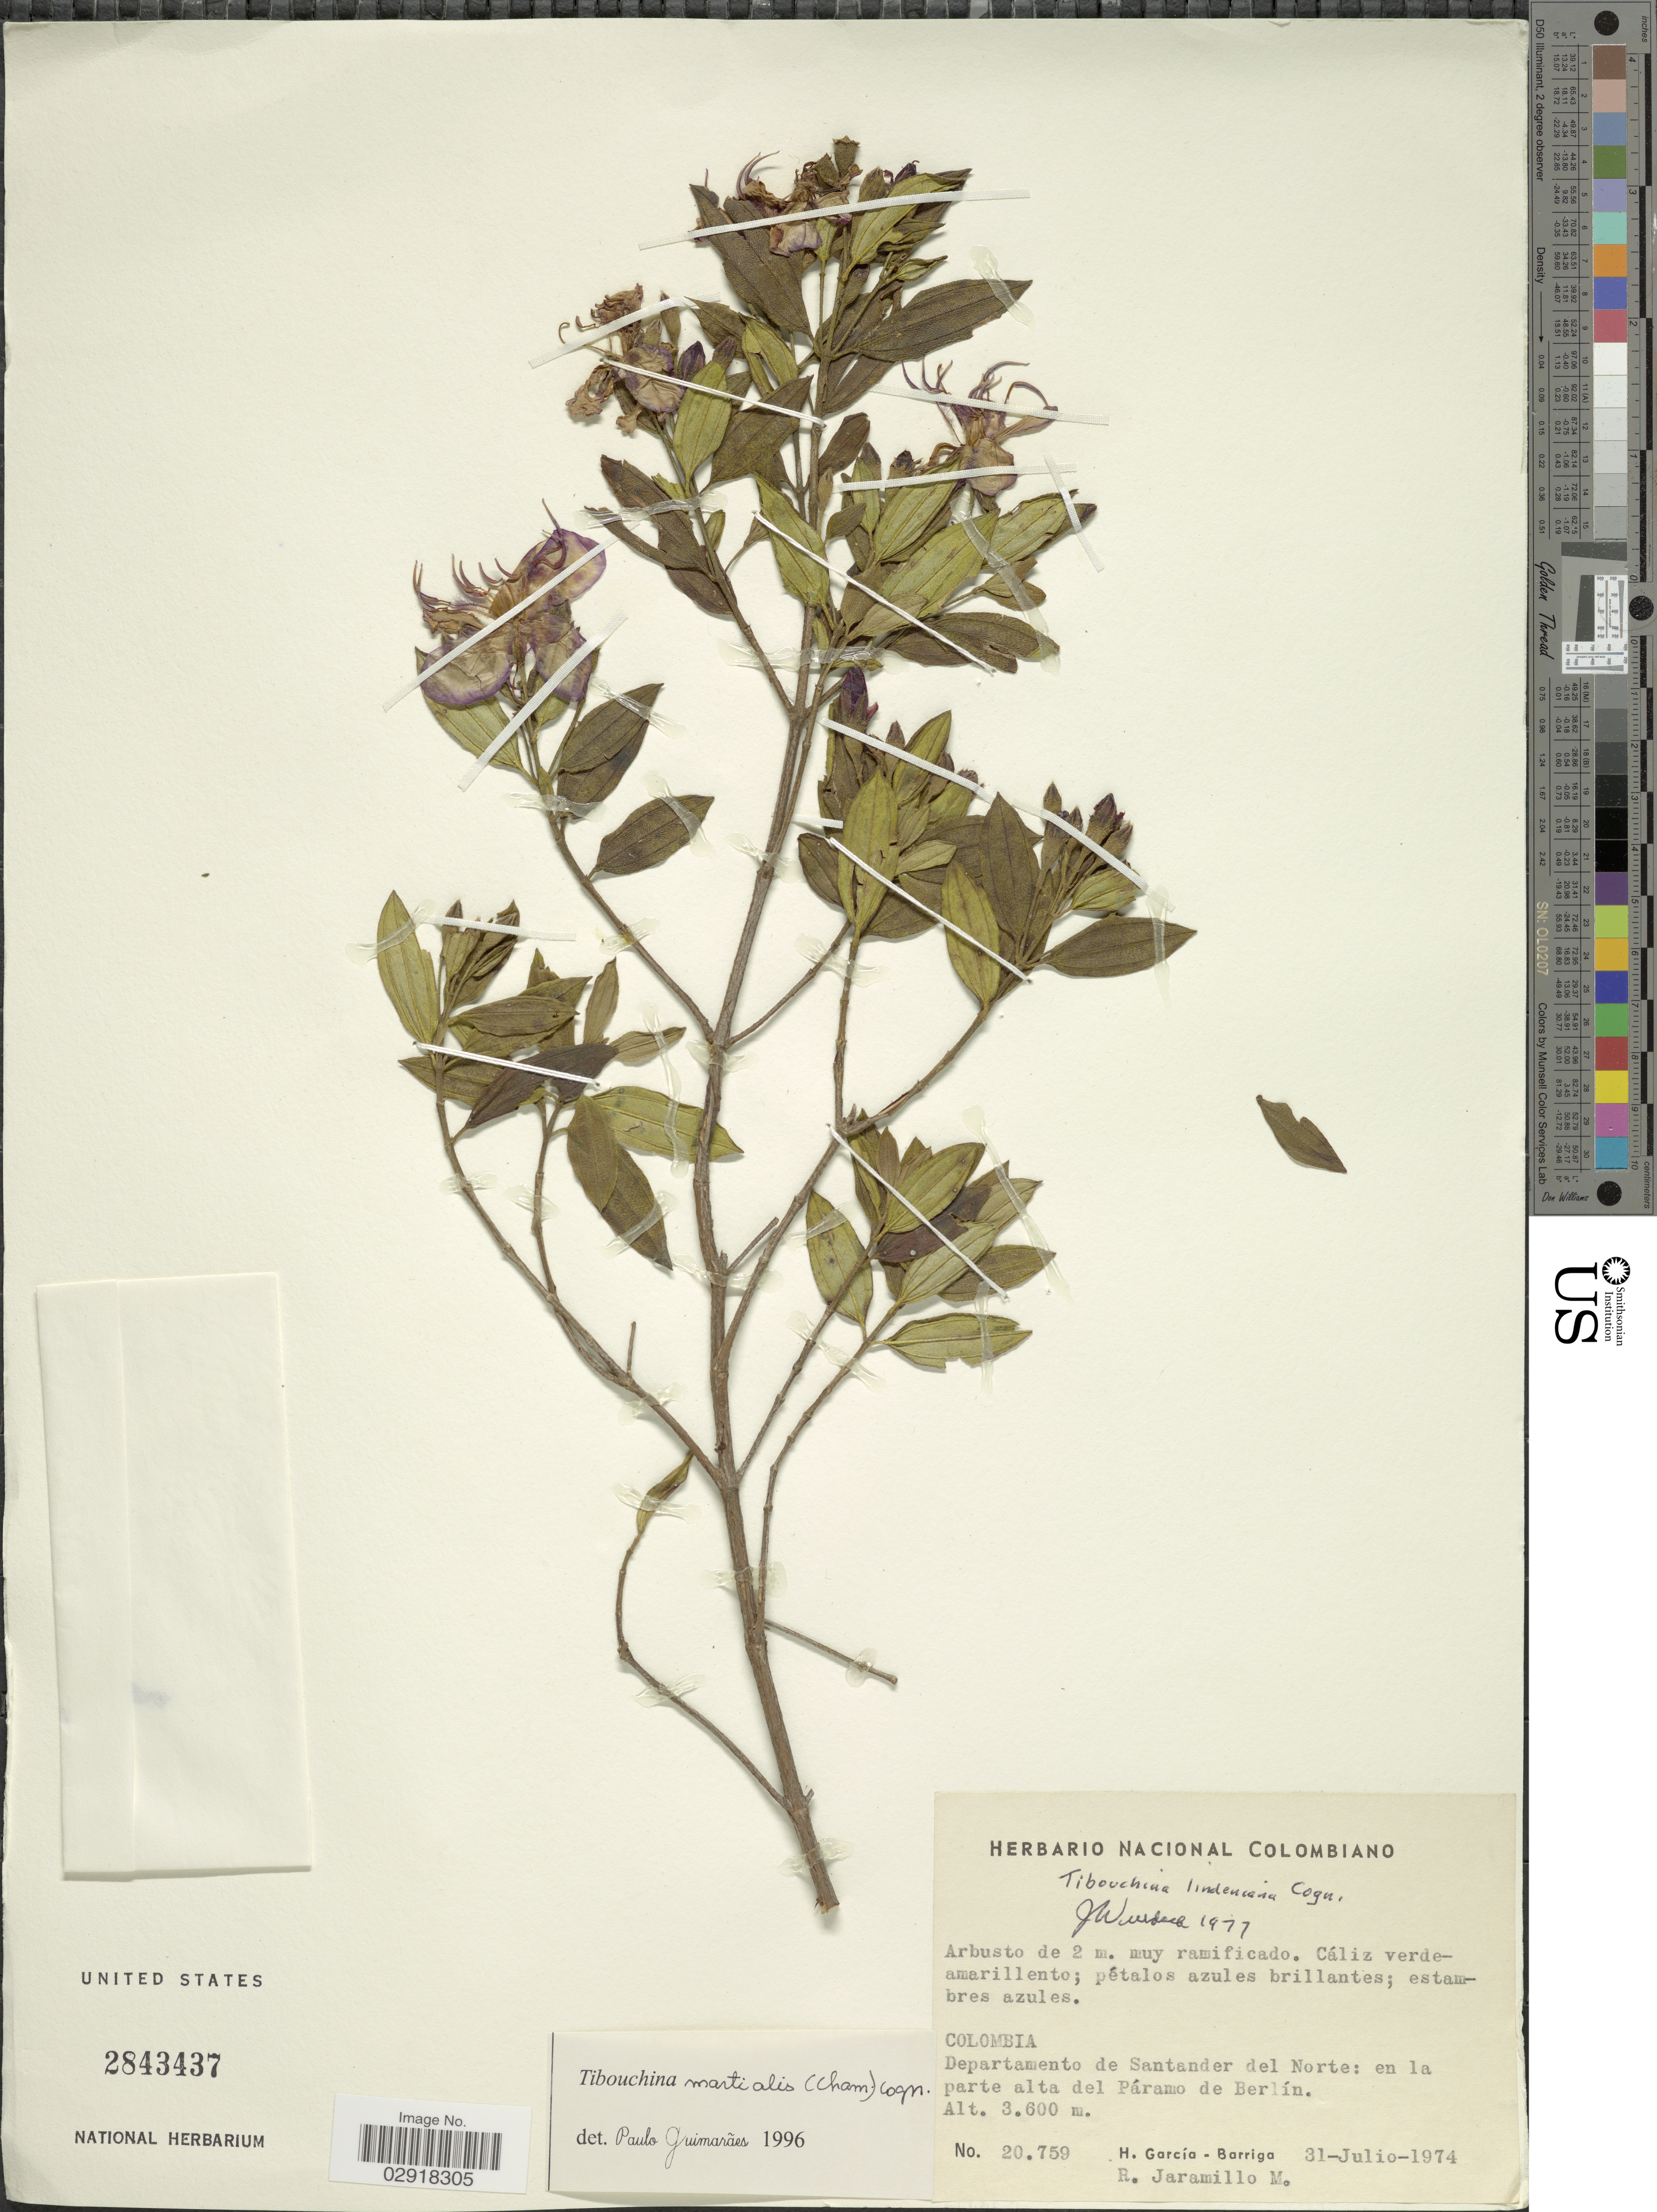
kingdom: Plantae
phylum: Tracheophyta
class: Magnoliopsida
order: Myrtales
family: Melastomataceae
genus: Pleroma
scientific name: Pleroma martiale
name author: (Cham.) Triana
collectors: H. García Barriga & R. Jaramillo M.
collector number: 20759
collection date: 1974-07-31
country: Colombia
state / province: Norte de Santander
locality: Departamento de Santander del Norte, en la parte alta del Páramo de Berlín.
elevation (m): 3600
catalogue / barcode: US 2843437